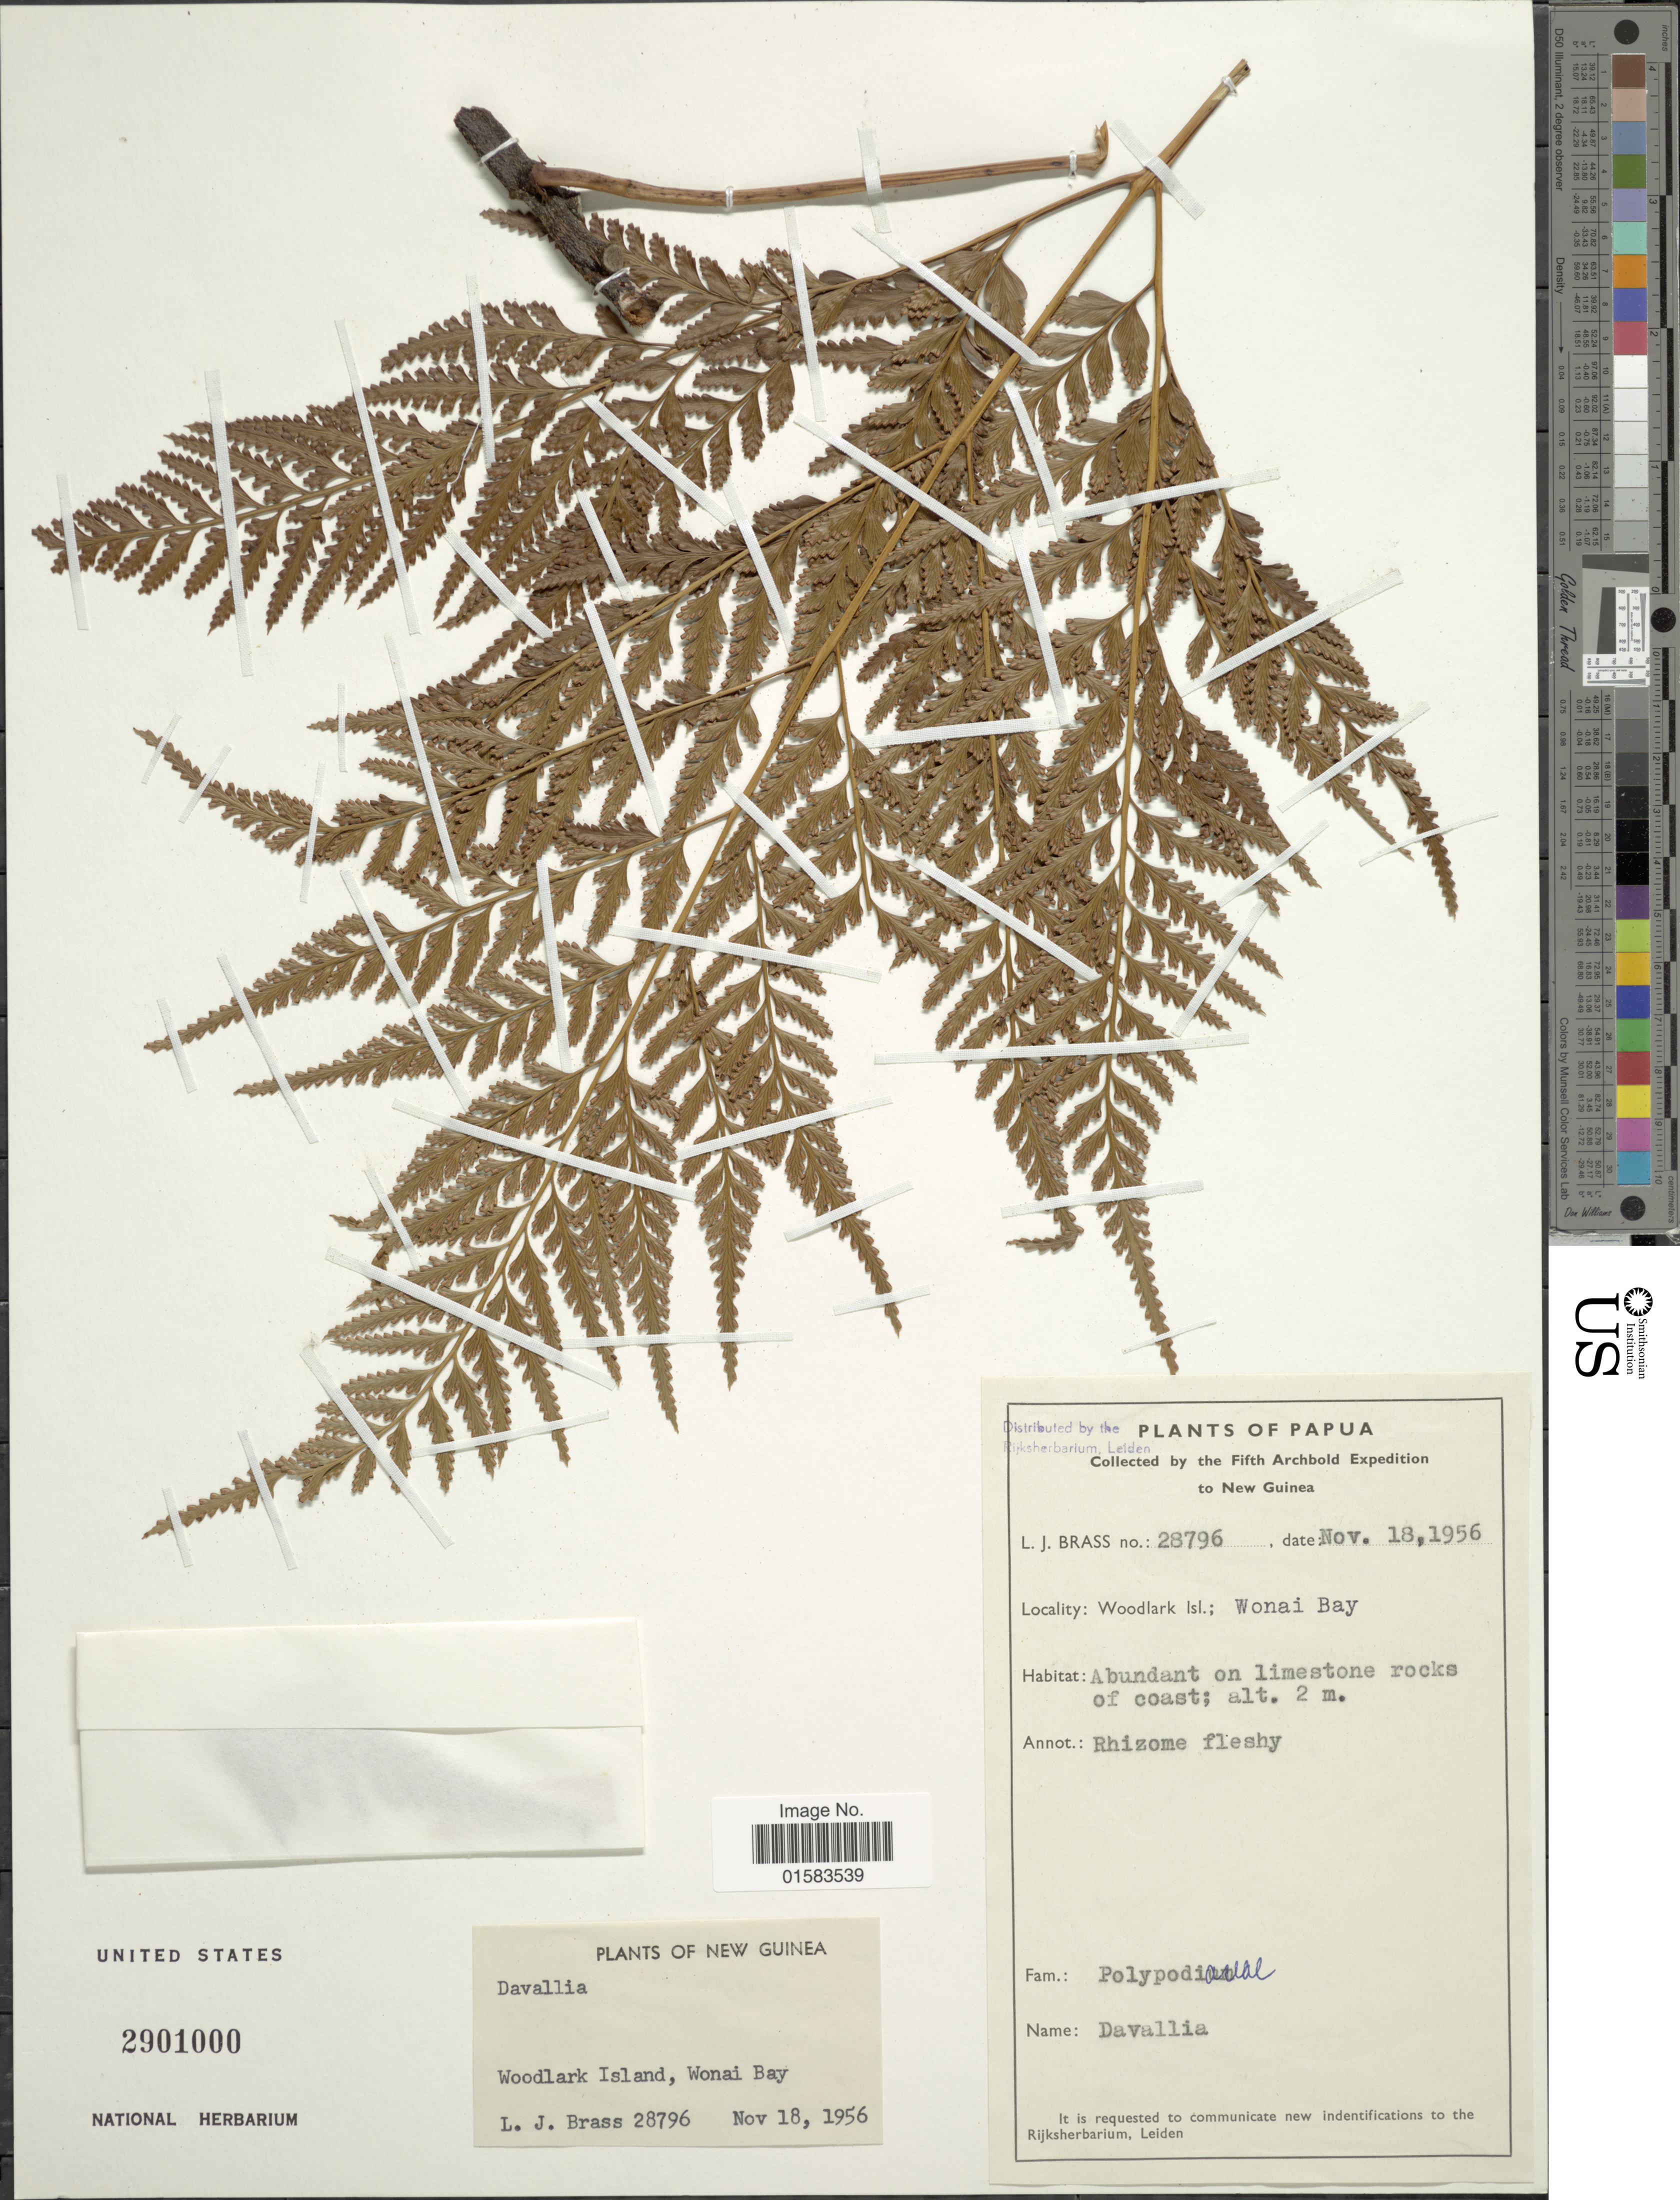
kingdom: Plantae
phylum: Tracheophyta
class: Polypodiopsida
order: Polypodiales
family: Davalliaceae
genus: Davallia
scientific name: Davallia sp.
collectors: L. J. Brass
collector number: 28796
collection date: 1956-11-18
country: Papua New Guinea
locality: Papua, Woodlark Isl., Wonai Bay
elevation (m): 2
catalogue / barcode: US 2901000